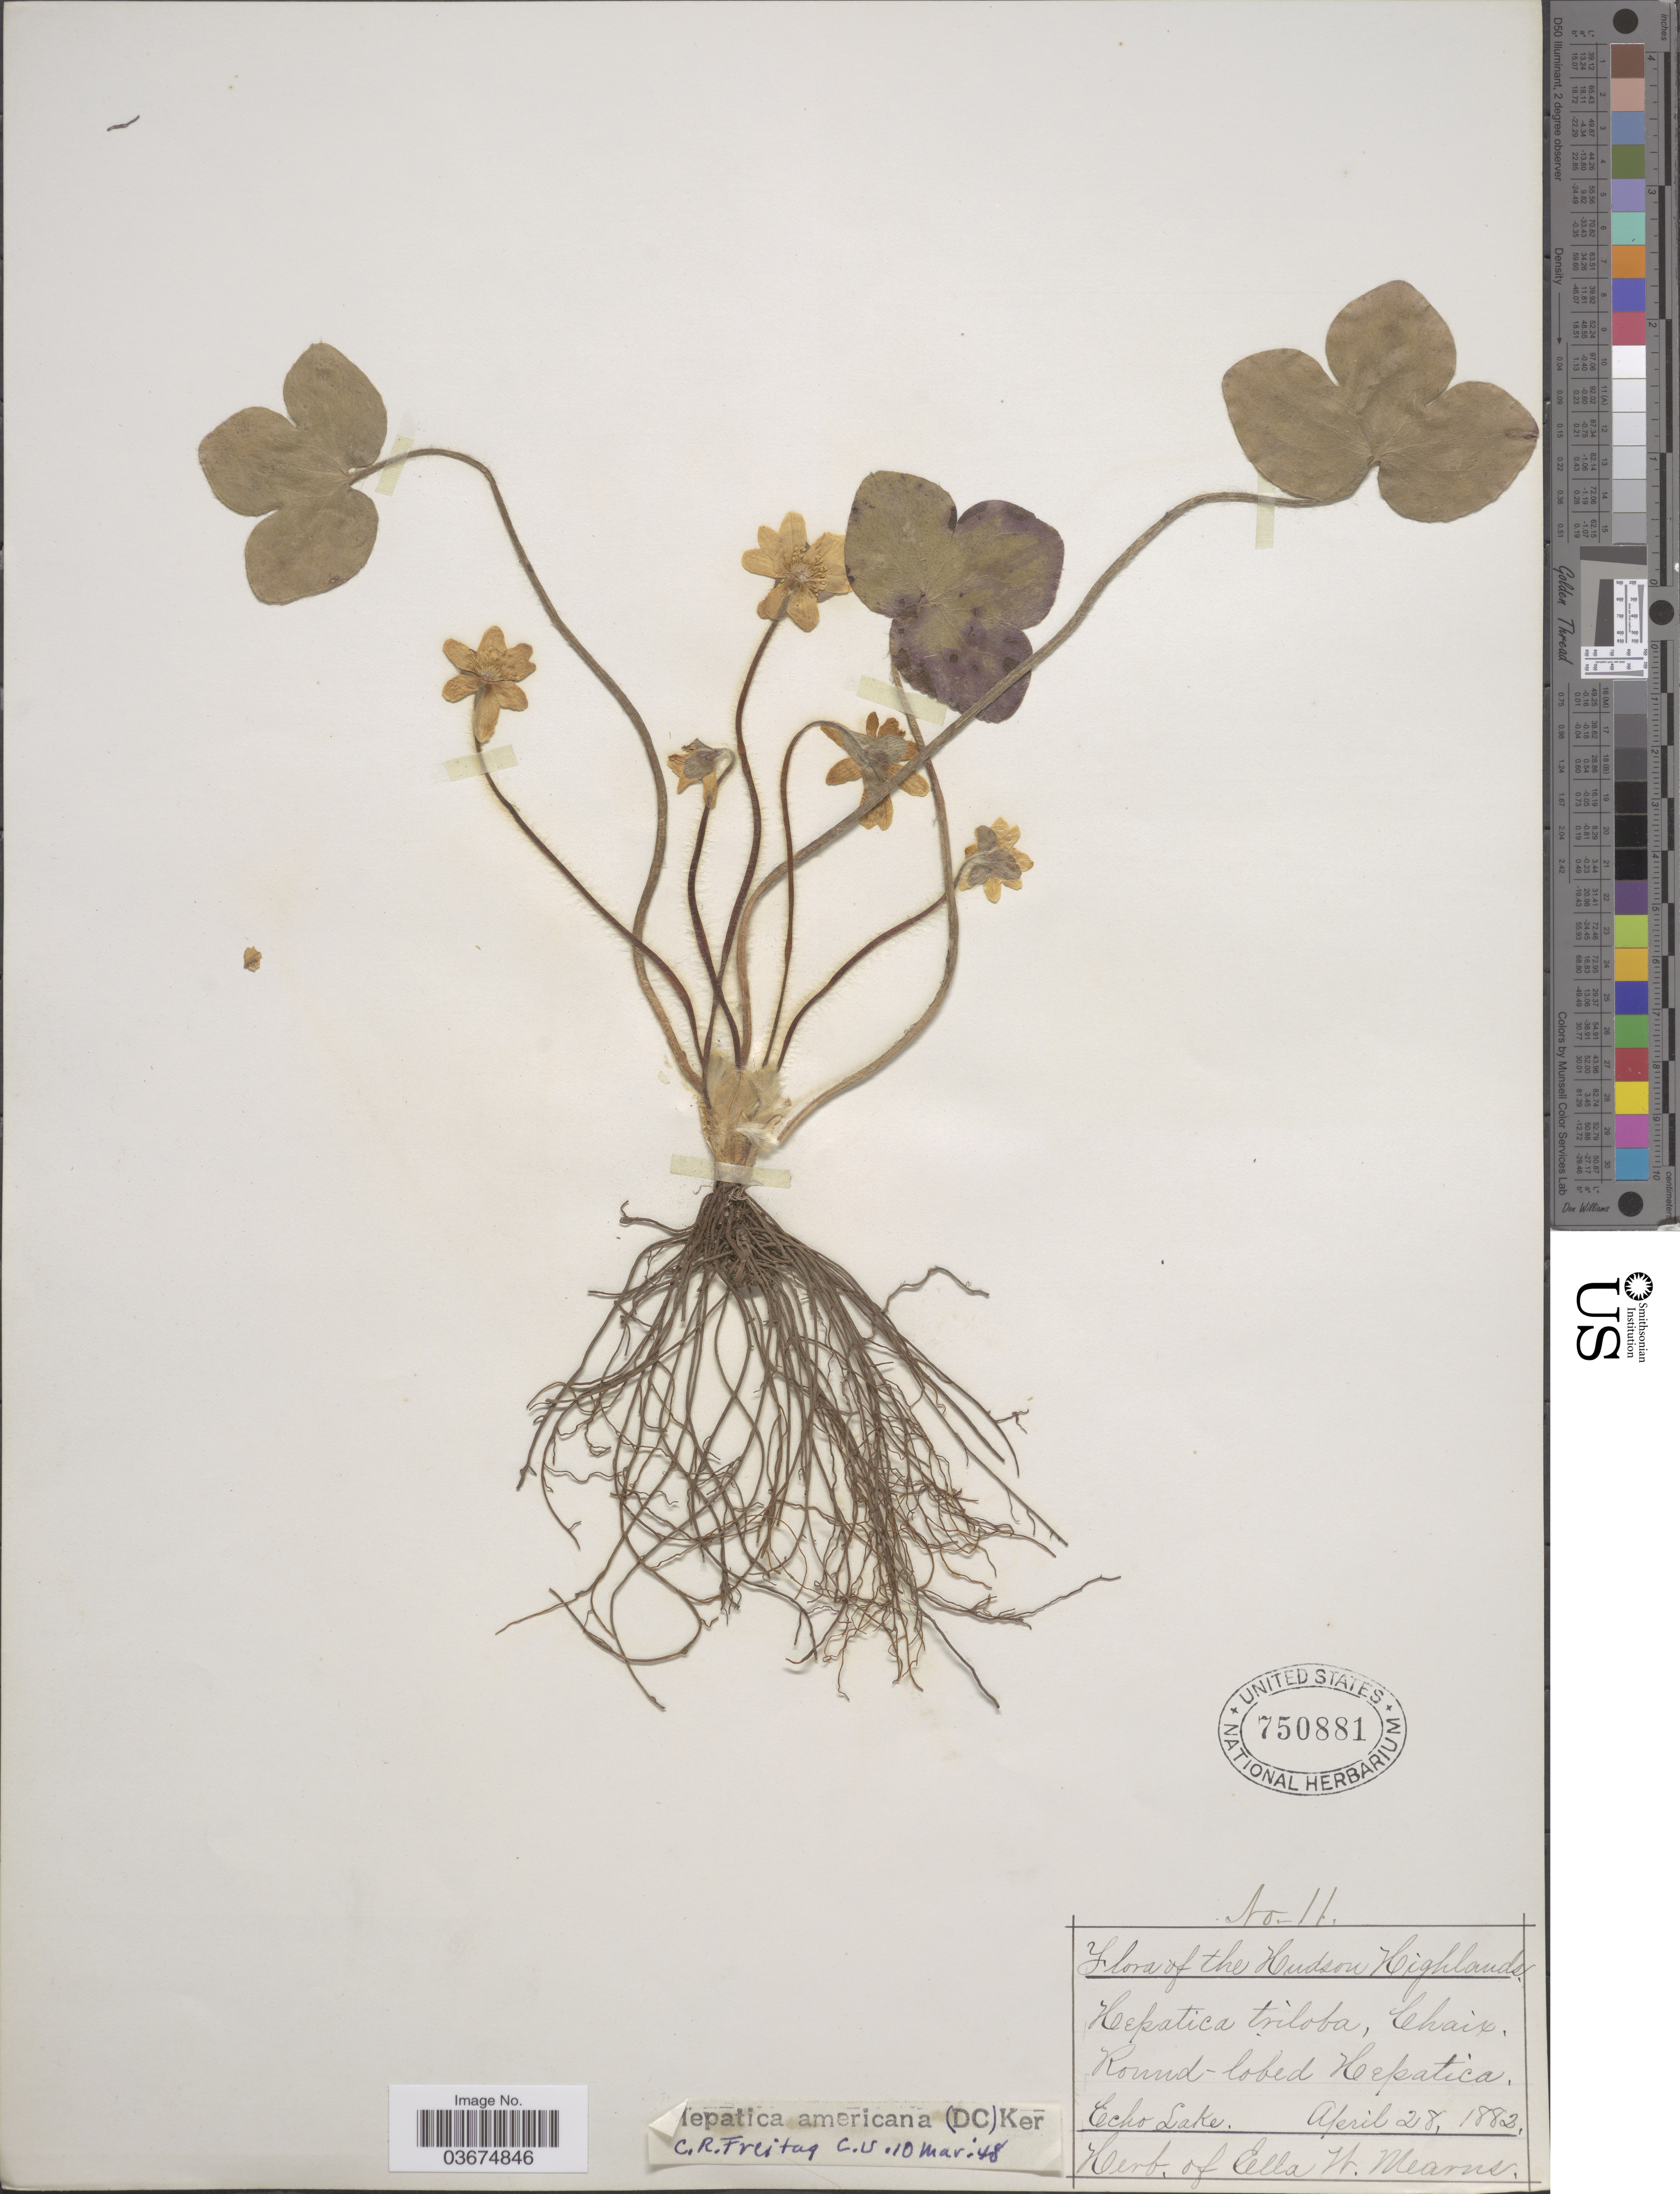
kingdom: Plantae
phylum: Tracheophyta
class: Magnoliopsida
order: Ranunculales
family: Ranunculaceae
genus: Hepatica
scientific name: Hepatica americana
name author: (DC.) Ker Gawl.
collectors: ex herb. Ella W. Mearns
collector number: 11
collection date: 1882-04-28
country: United States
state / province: New York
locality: Hudson Highlands. Echo Lake.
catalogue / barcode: US 750881